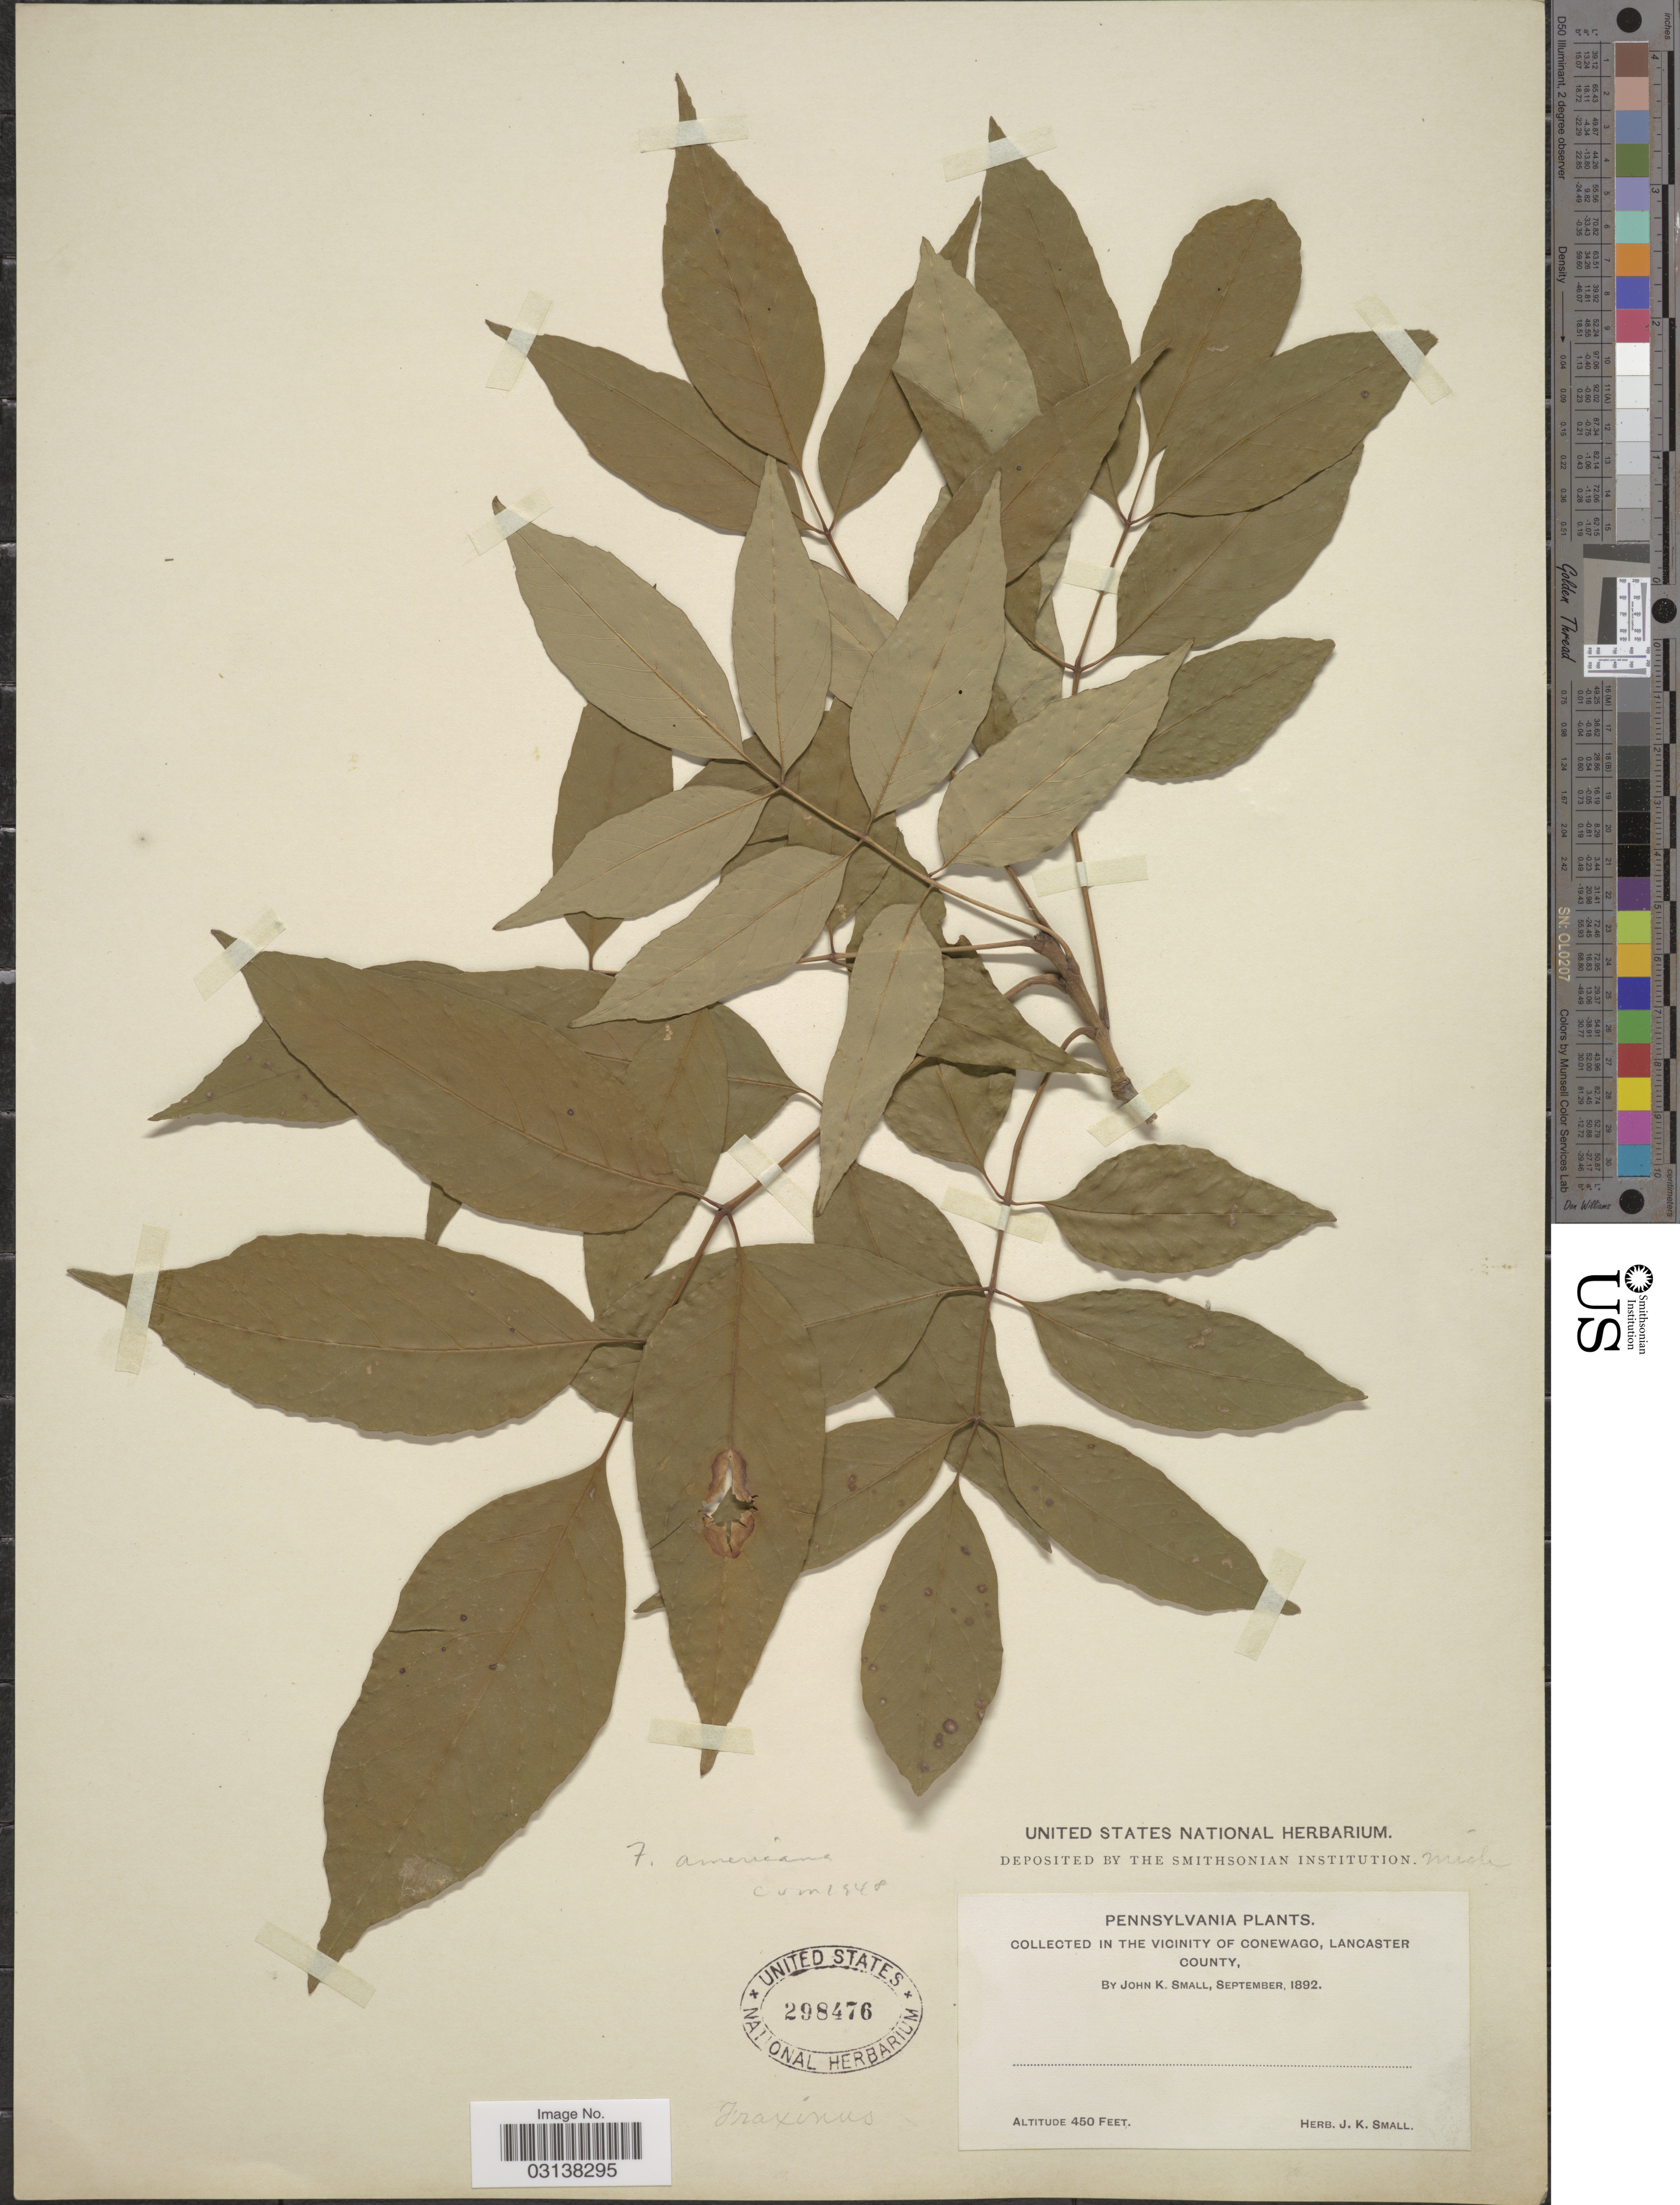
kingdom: Plantae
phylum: Tracheophyta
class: Magnoliopsida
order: Lamiales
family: Oleaceae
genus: Fraxinus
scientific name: Fraxinus americana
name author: L.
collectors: J. K. Small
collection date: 1892-09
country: United States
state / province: Pennsylvania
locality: Collected in the vicinity of Conewago, Lancaster County.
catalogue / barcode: US 298476